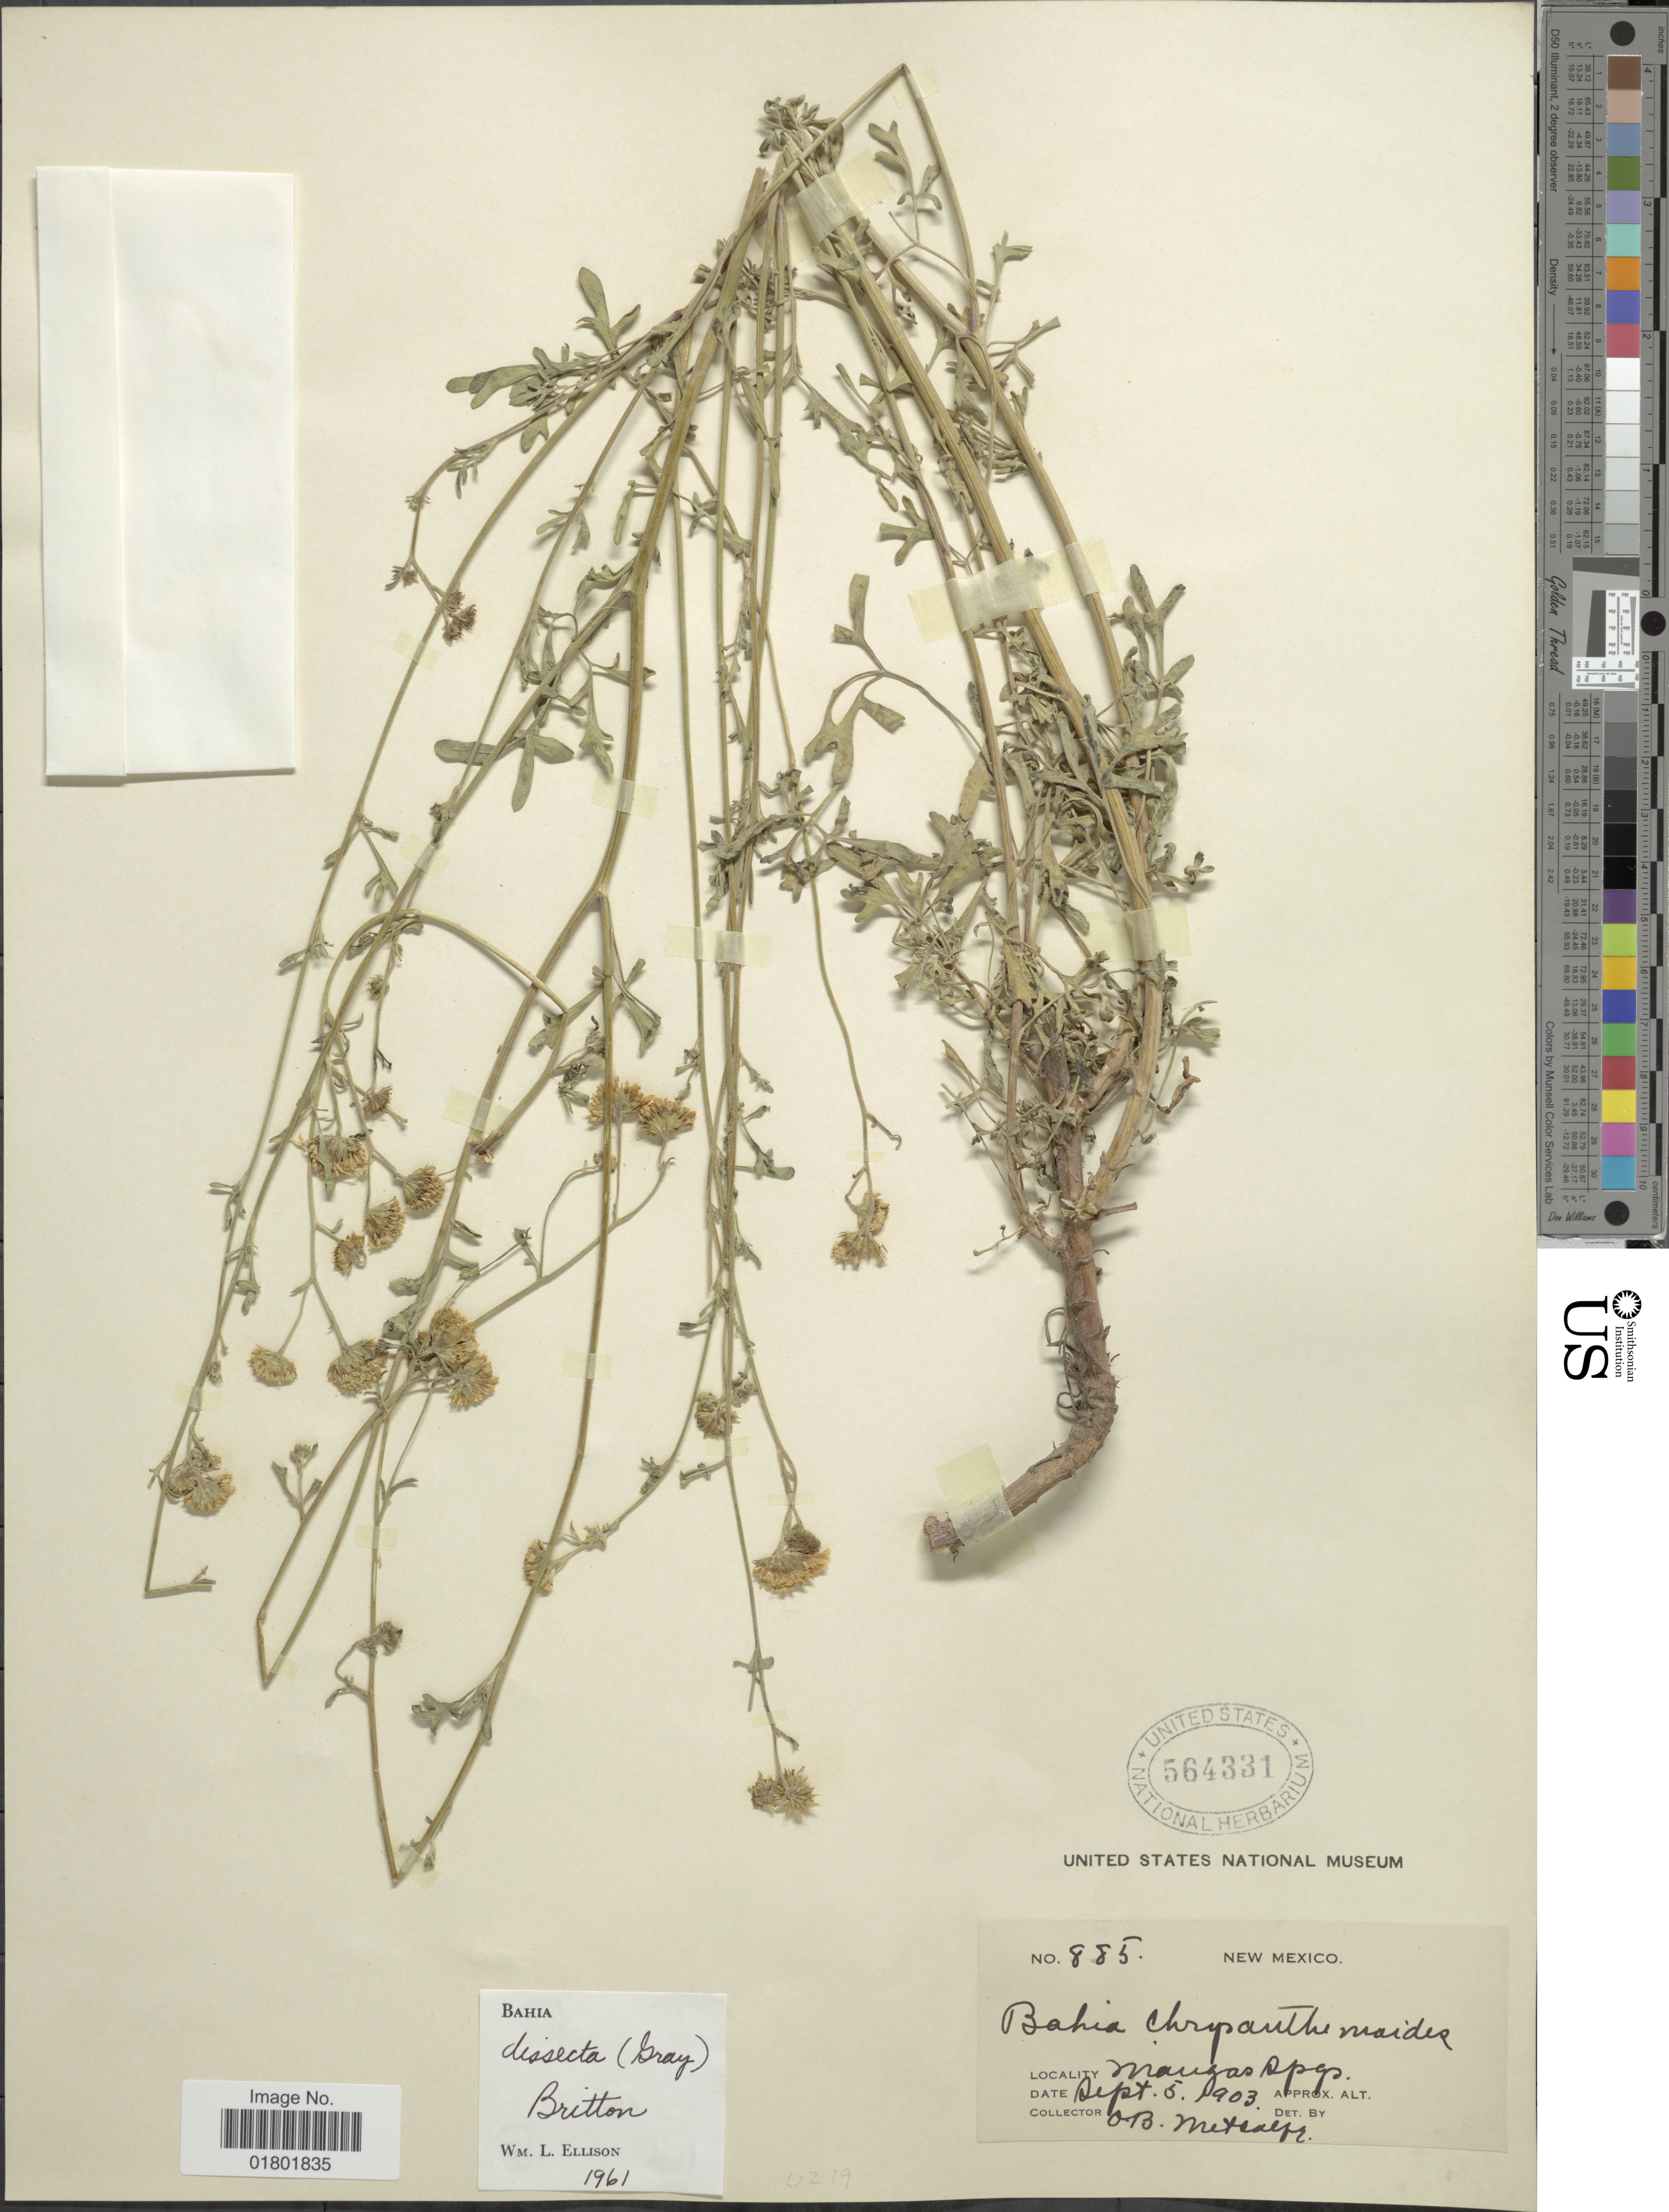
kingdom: Plantae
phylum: Tracheophyta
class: Magnoliopsida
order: Asterales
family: Asteraceae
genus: Bahia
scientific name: Bahia dissecta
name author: (A. Gray) Britton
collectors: O. B. Metcalfe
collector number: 885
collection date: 1903-09-05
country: United States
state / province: New Mexico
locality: Mangas Spgs. [Mangas Springs]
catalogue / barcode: US 564331